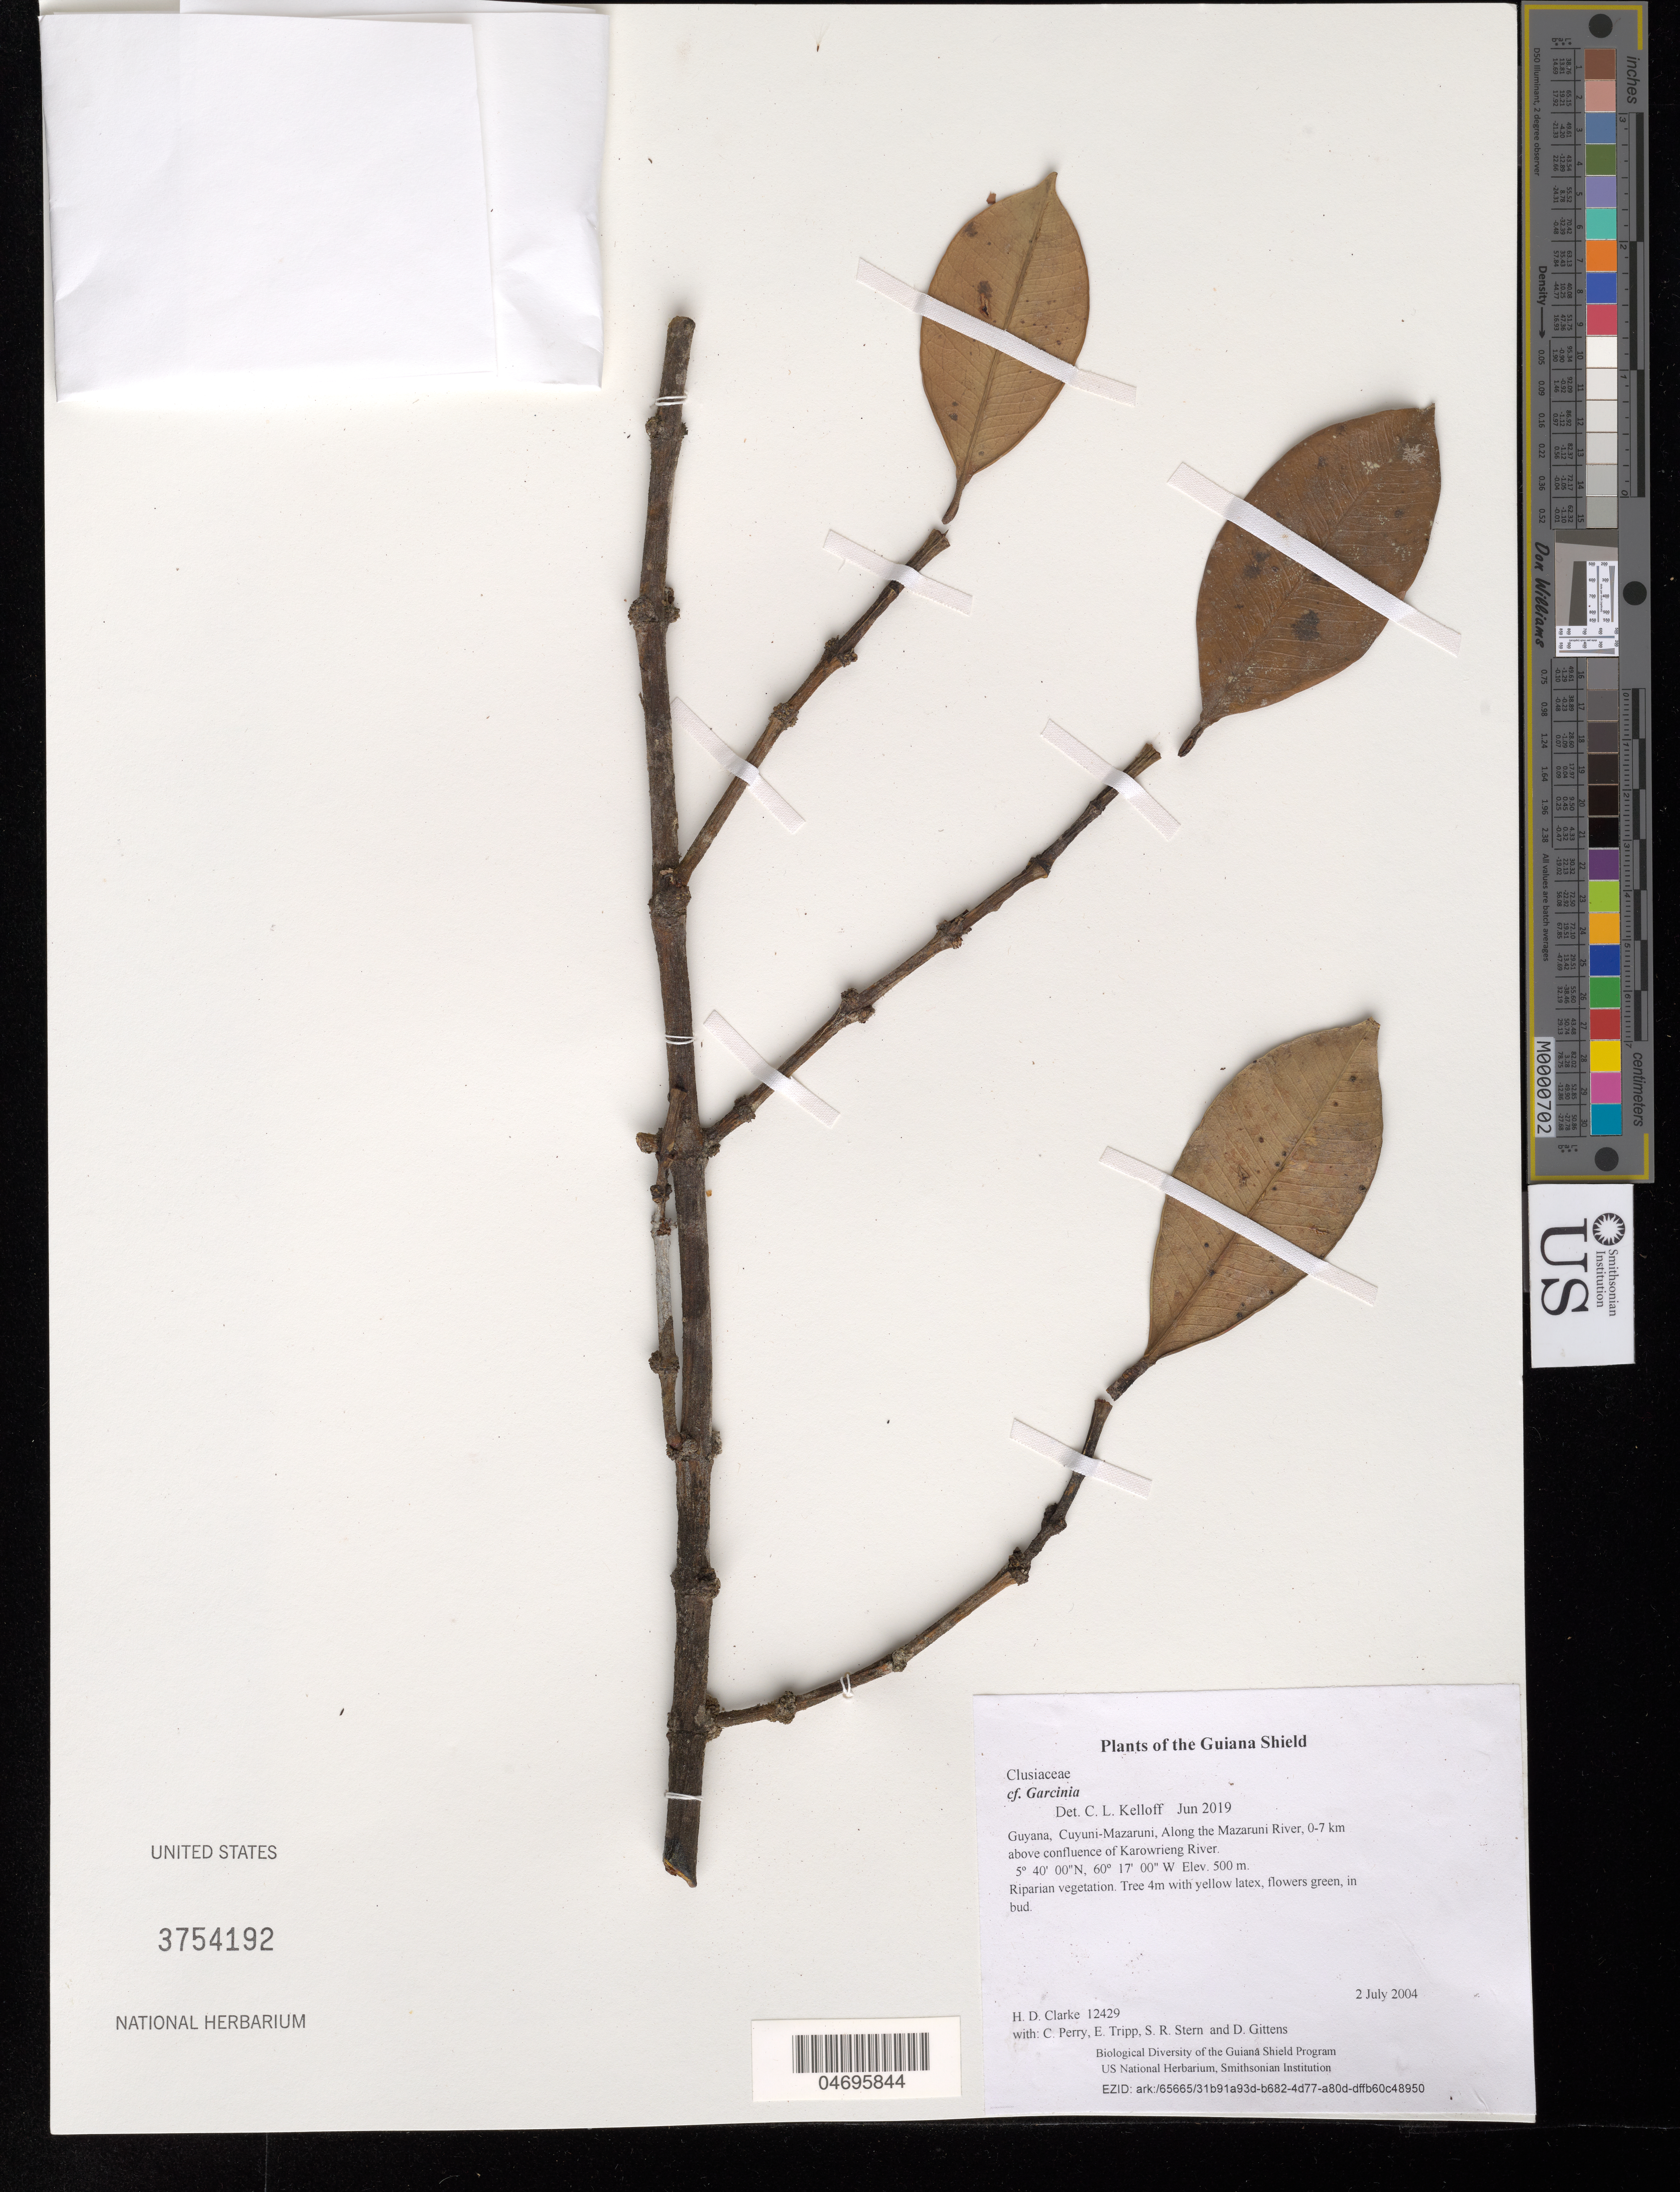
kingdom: Plantae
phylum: Tracheophyta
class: Magnoliopsida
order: Malpighiales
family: Clusiaceae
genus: Garcinia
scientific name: Garcinia sp.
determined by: Kelloff, C. L.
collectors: H. D. Clarke, C. Perry, E. Tripp, S. R. Stern & D. Gittens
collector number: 12429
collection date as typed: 2 July 2004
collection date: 2004-07-02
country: Guyana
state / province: Cuyuni-Mazaruni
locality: Along the Mazaruni River, 0-7 km above confluence of Karowrieng River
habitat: Riparian vegetation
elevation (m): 500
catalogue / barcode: US 3754192